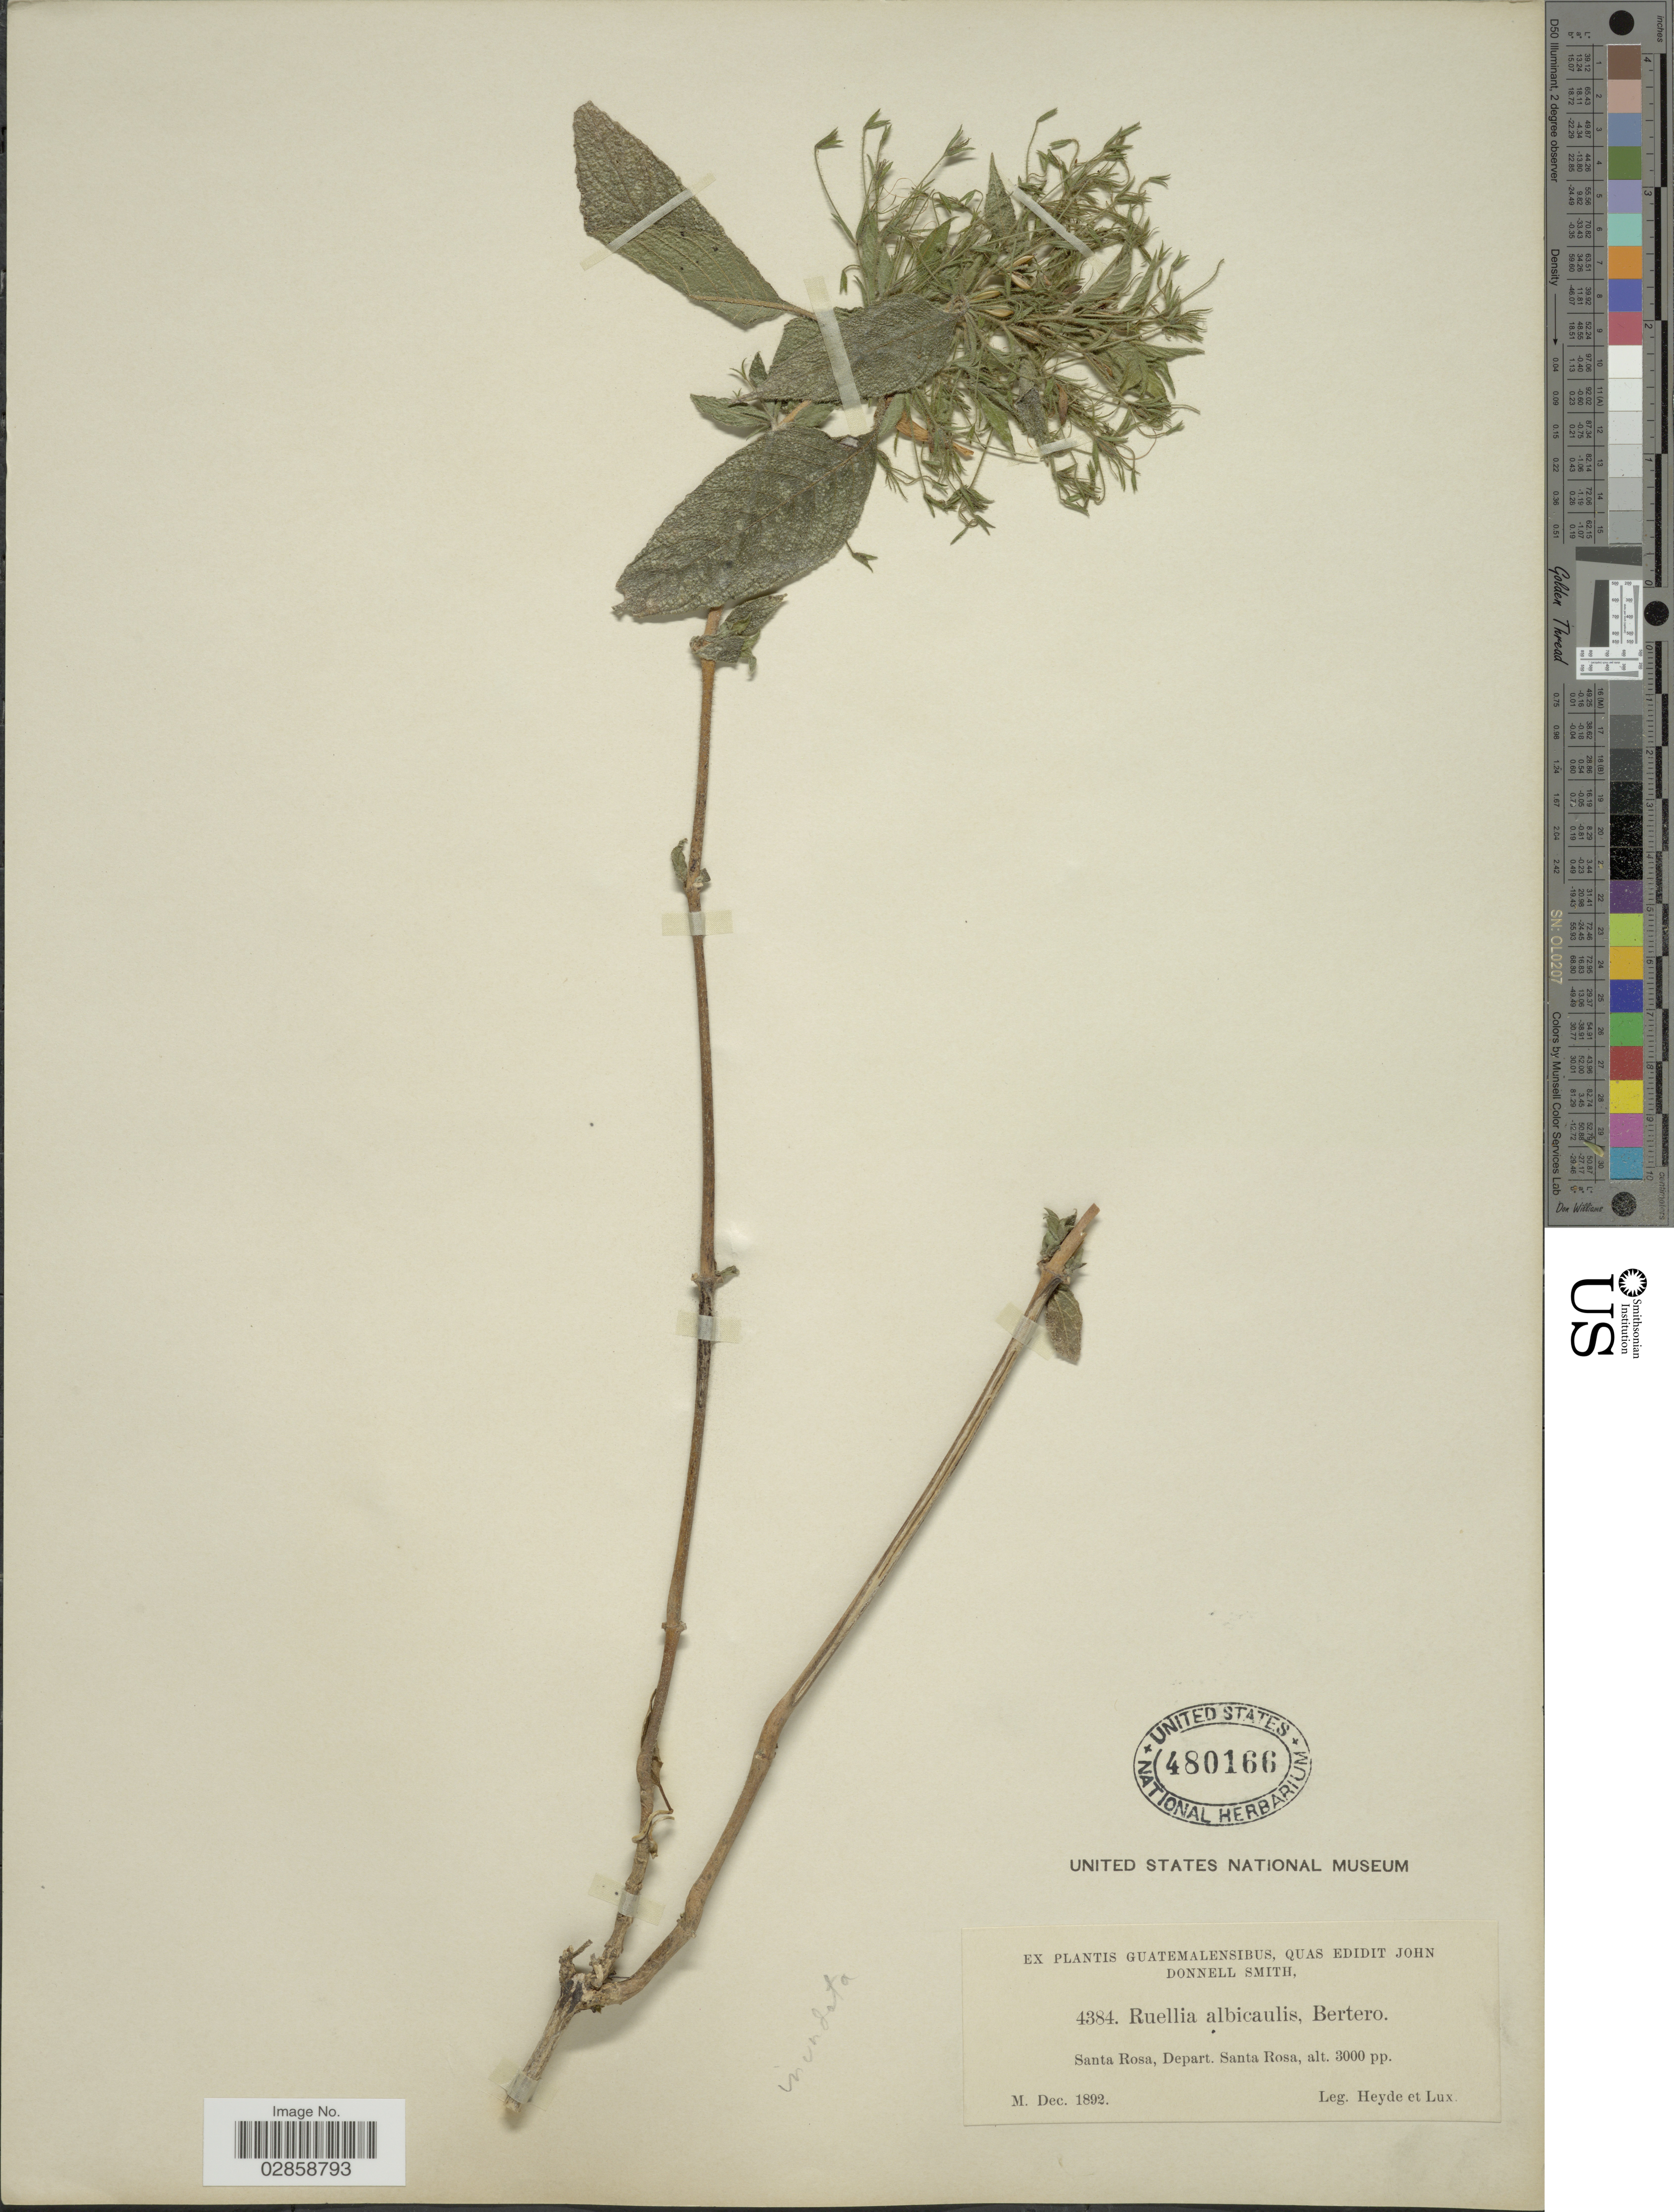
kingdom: Plantae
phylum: Tracheophyta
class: Magnoliopsida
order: Lamiales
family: Acanthaceae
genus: Ruellia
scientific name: Ruellia inundata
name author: Kunth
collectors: Heyde & Lux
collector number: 4384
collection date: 1892-12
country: Guatemala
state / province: Santa Rosa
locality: Santa Rosa, Depart. Santa Rosa.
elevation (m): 914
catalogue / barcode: US 480166